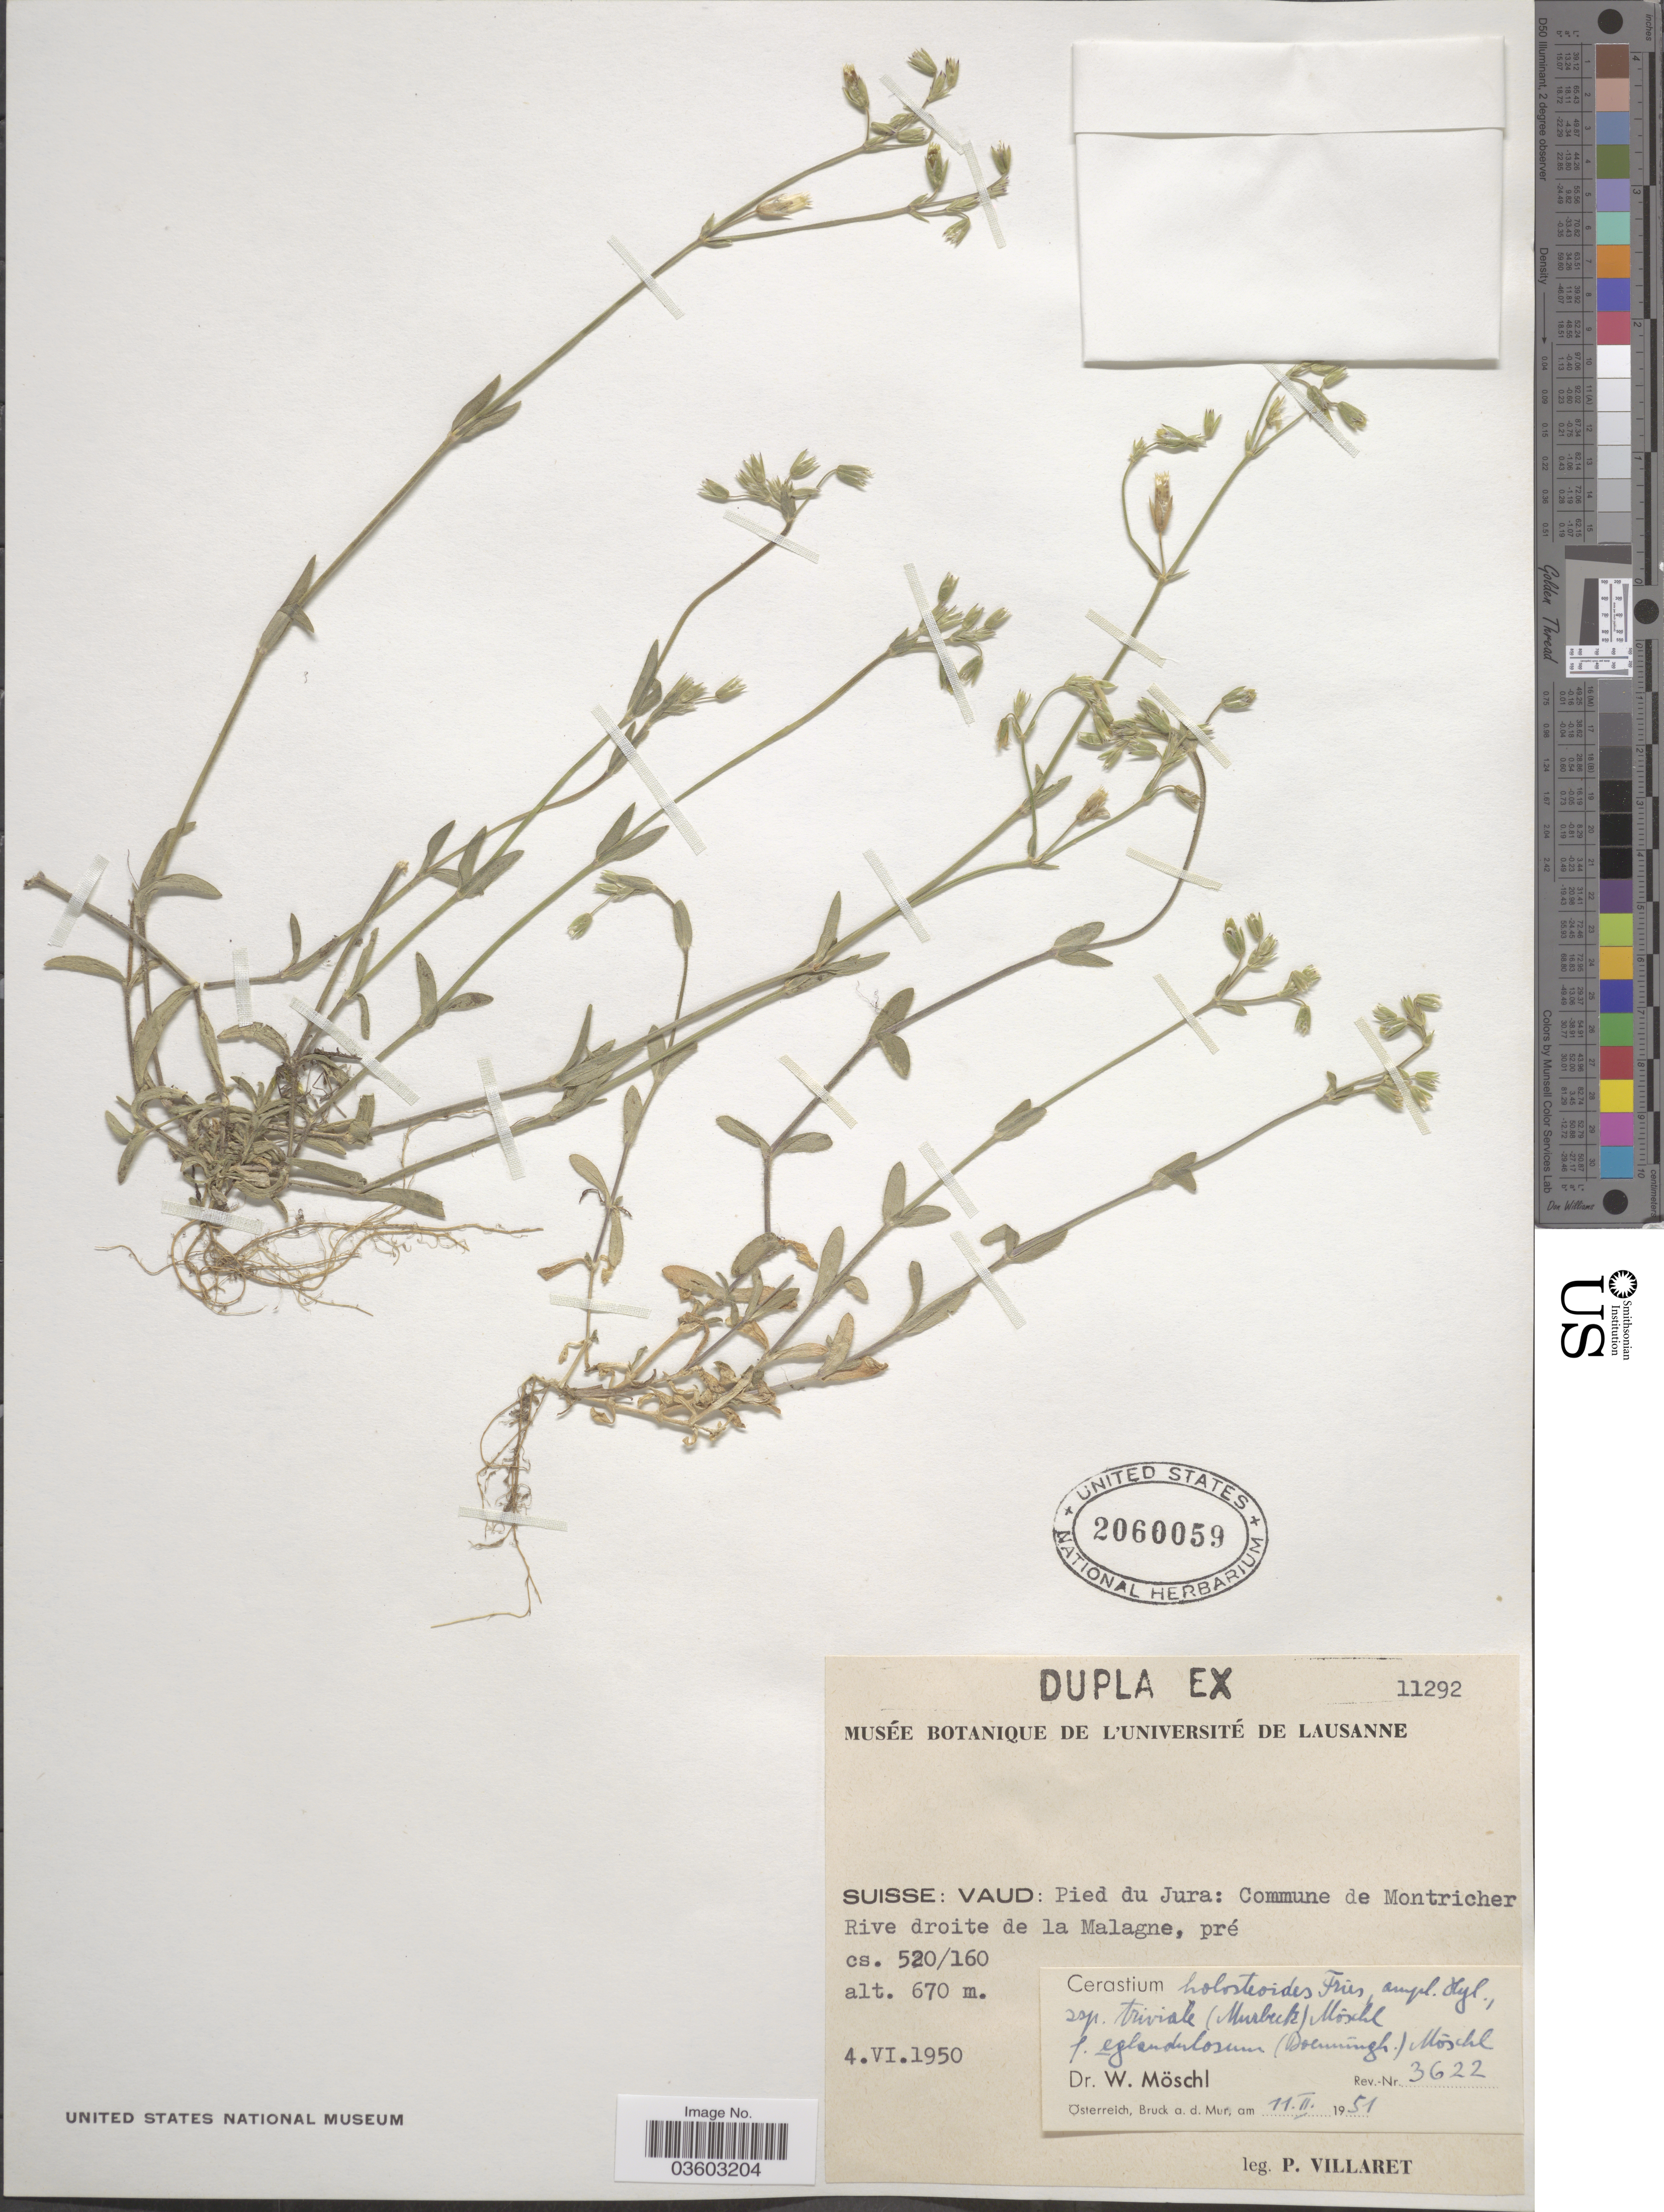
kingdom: Plantae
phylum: Tracheophyta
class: Magnoliopsida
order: Caryophyllales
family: Caryophyllaceae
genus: Cerastium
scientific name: Cerastium holosteoides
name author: Fr.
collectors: P. Villaret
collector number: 11292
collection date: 1950-06-04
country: Switzerland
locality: Suisse: Vaud: Pied du Jura: Commune de Montricher. Rive droite de la Malagne, pré cs. 520/160.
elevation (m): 670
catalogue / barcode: US 2060059